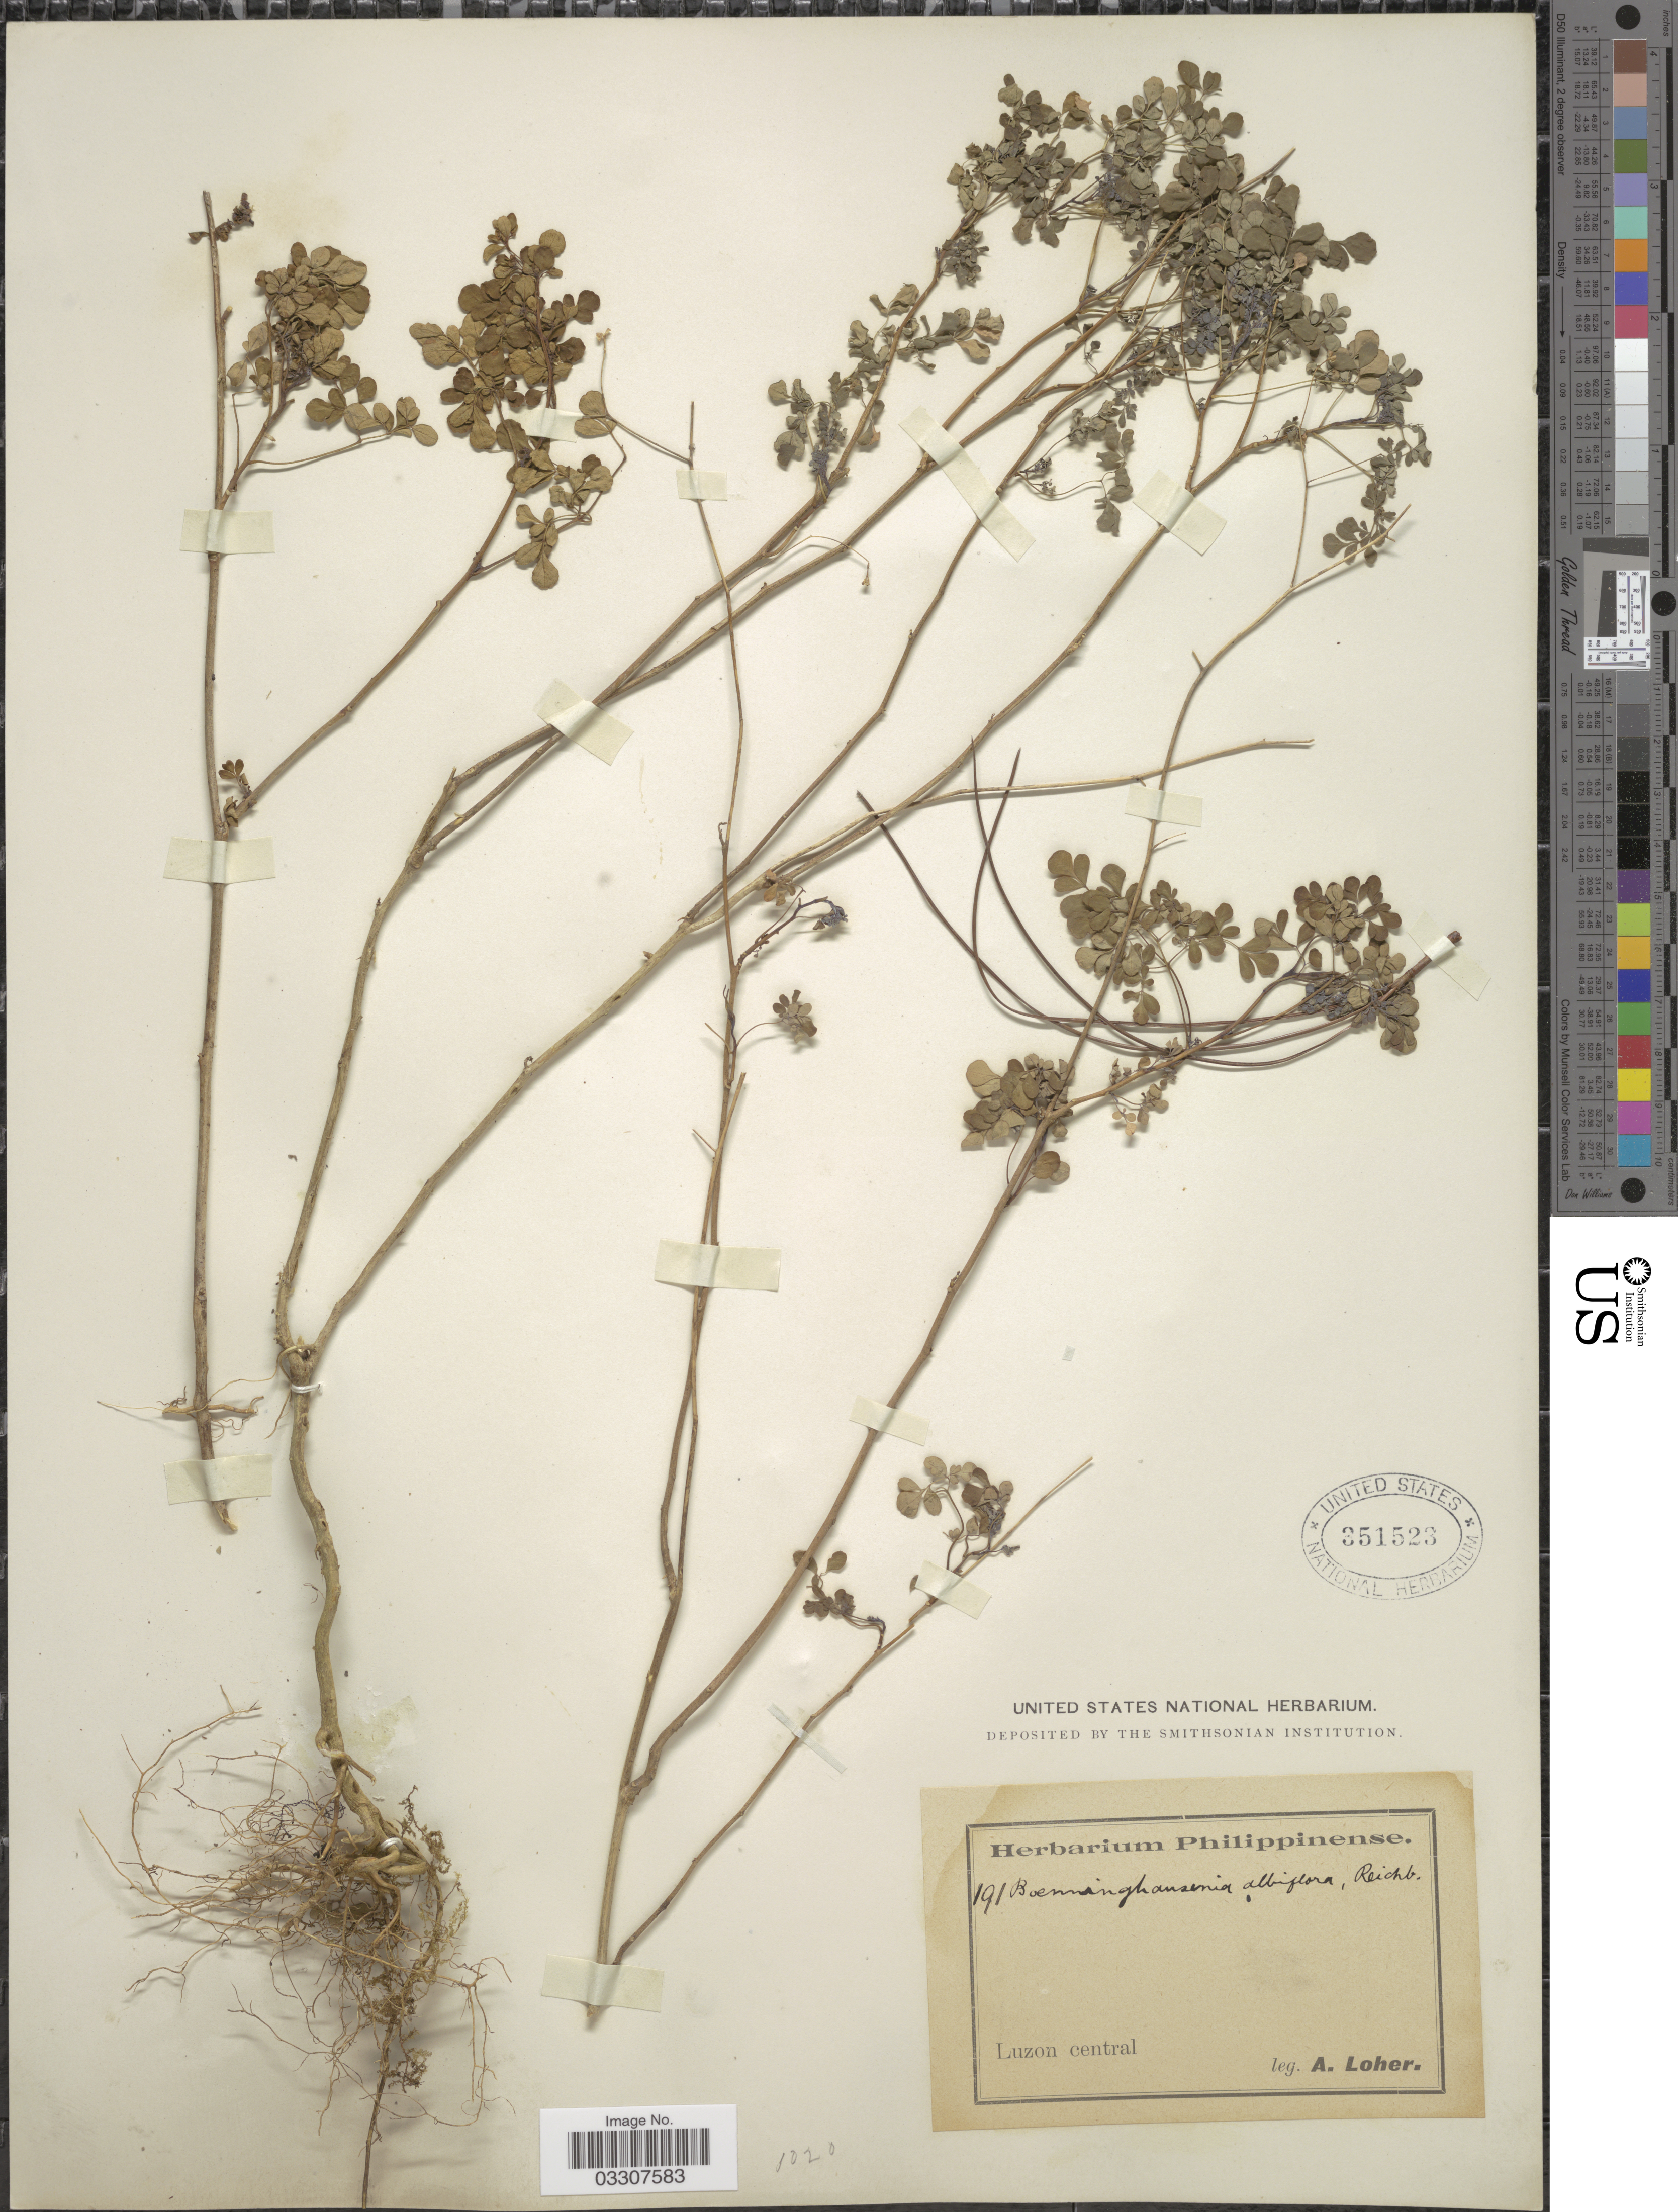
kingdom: Plantae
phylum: Tracheophyta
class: Magnoliopsida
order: Sapindales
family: Rutaceae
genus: Boenninghausenia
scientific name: Boenninghausenia albiflora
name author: (Hook.) Meisn.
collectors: A. Loher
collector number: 191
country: Philippines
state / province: Central Luzon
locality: Luzon Central.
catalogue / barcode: US 351523